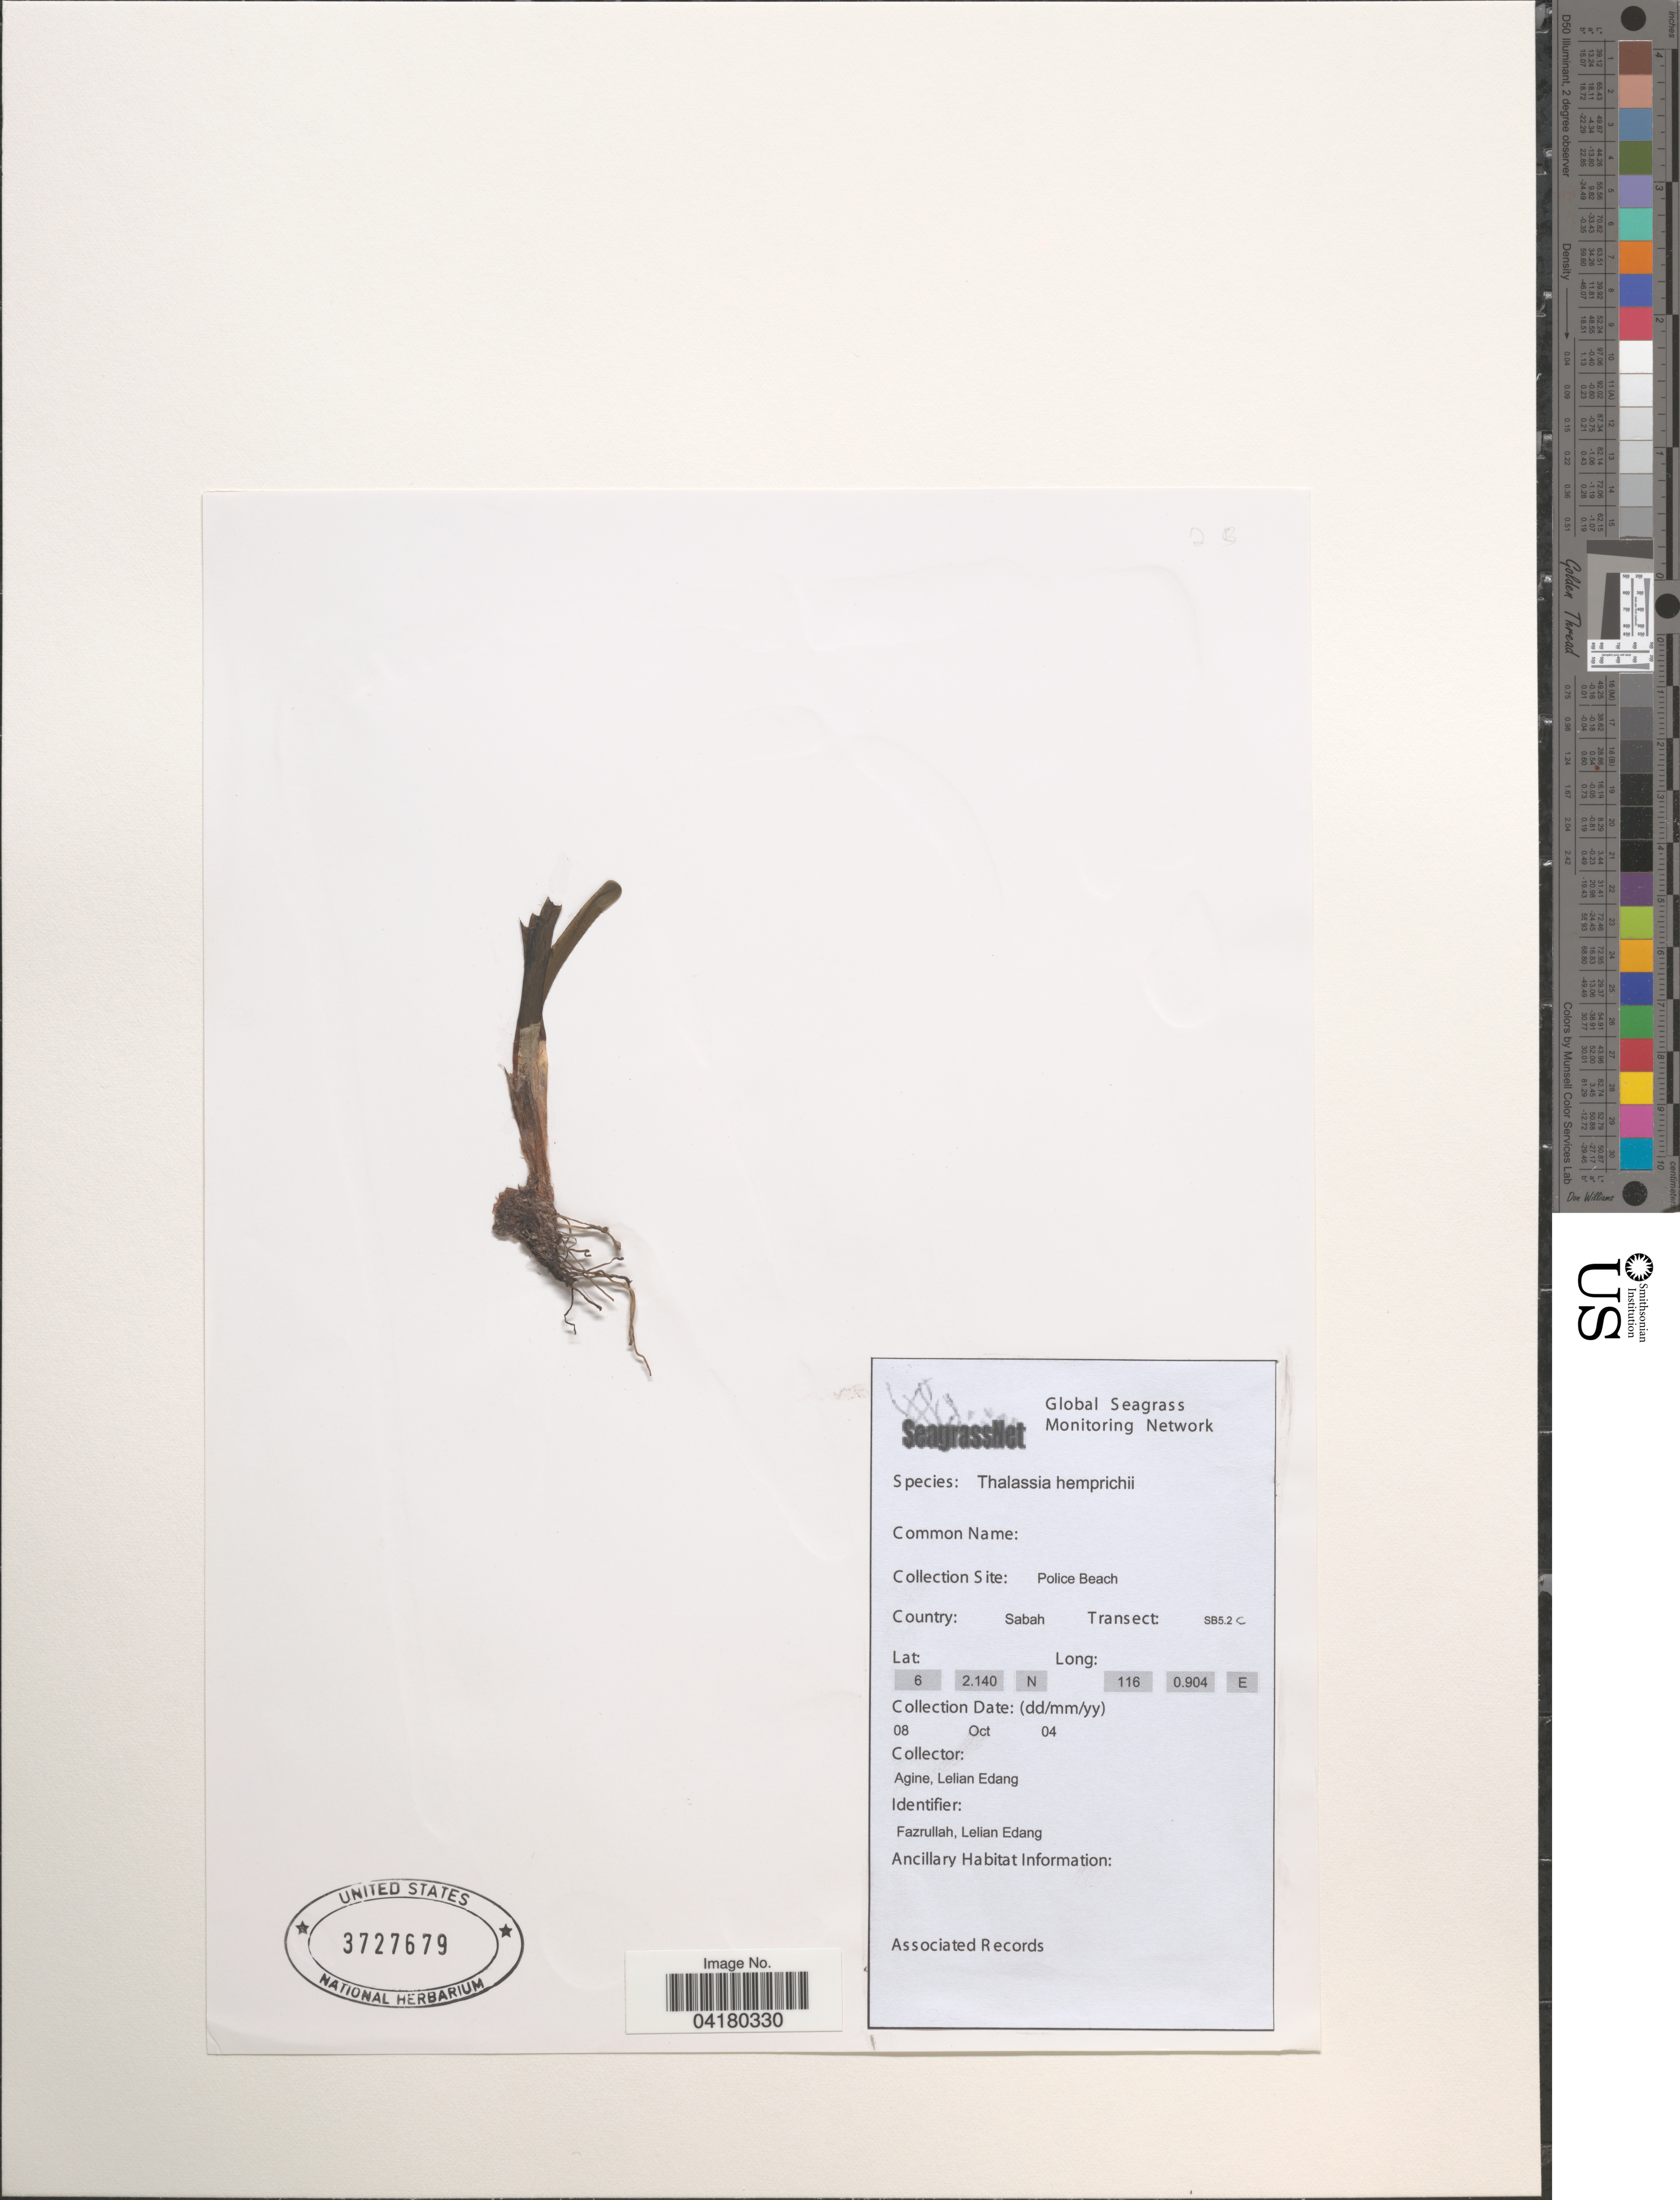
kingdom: Plantae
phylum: Tracheophyta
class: Liliopsida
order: Alismatales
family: Hydrocharitaceae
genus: Thalassia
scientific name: Thalassia hemprichii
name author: Asch.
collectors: Agine & L. Edang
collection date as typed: Transcribed d/m/y: 8/10/4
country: Malaysia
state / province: Sabah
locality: Police Beach. Transect: SB5.2C.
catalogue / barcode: US 3727679